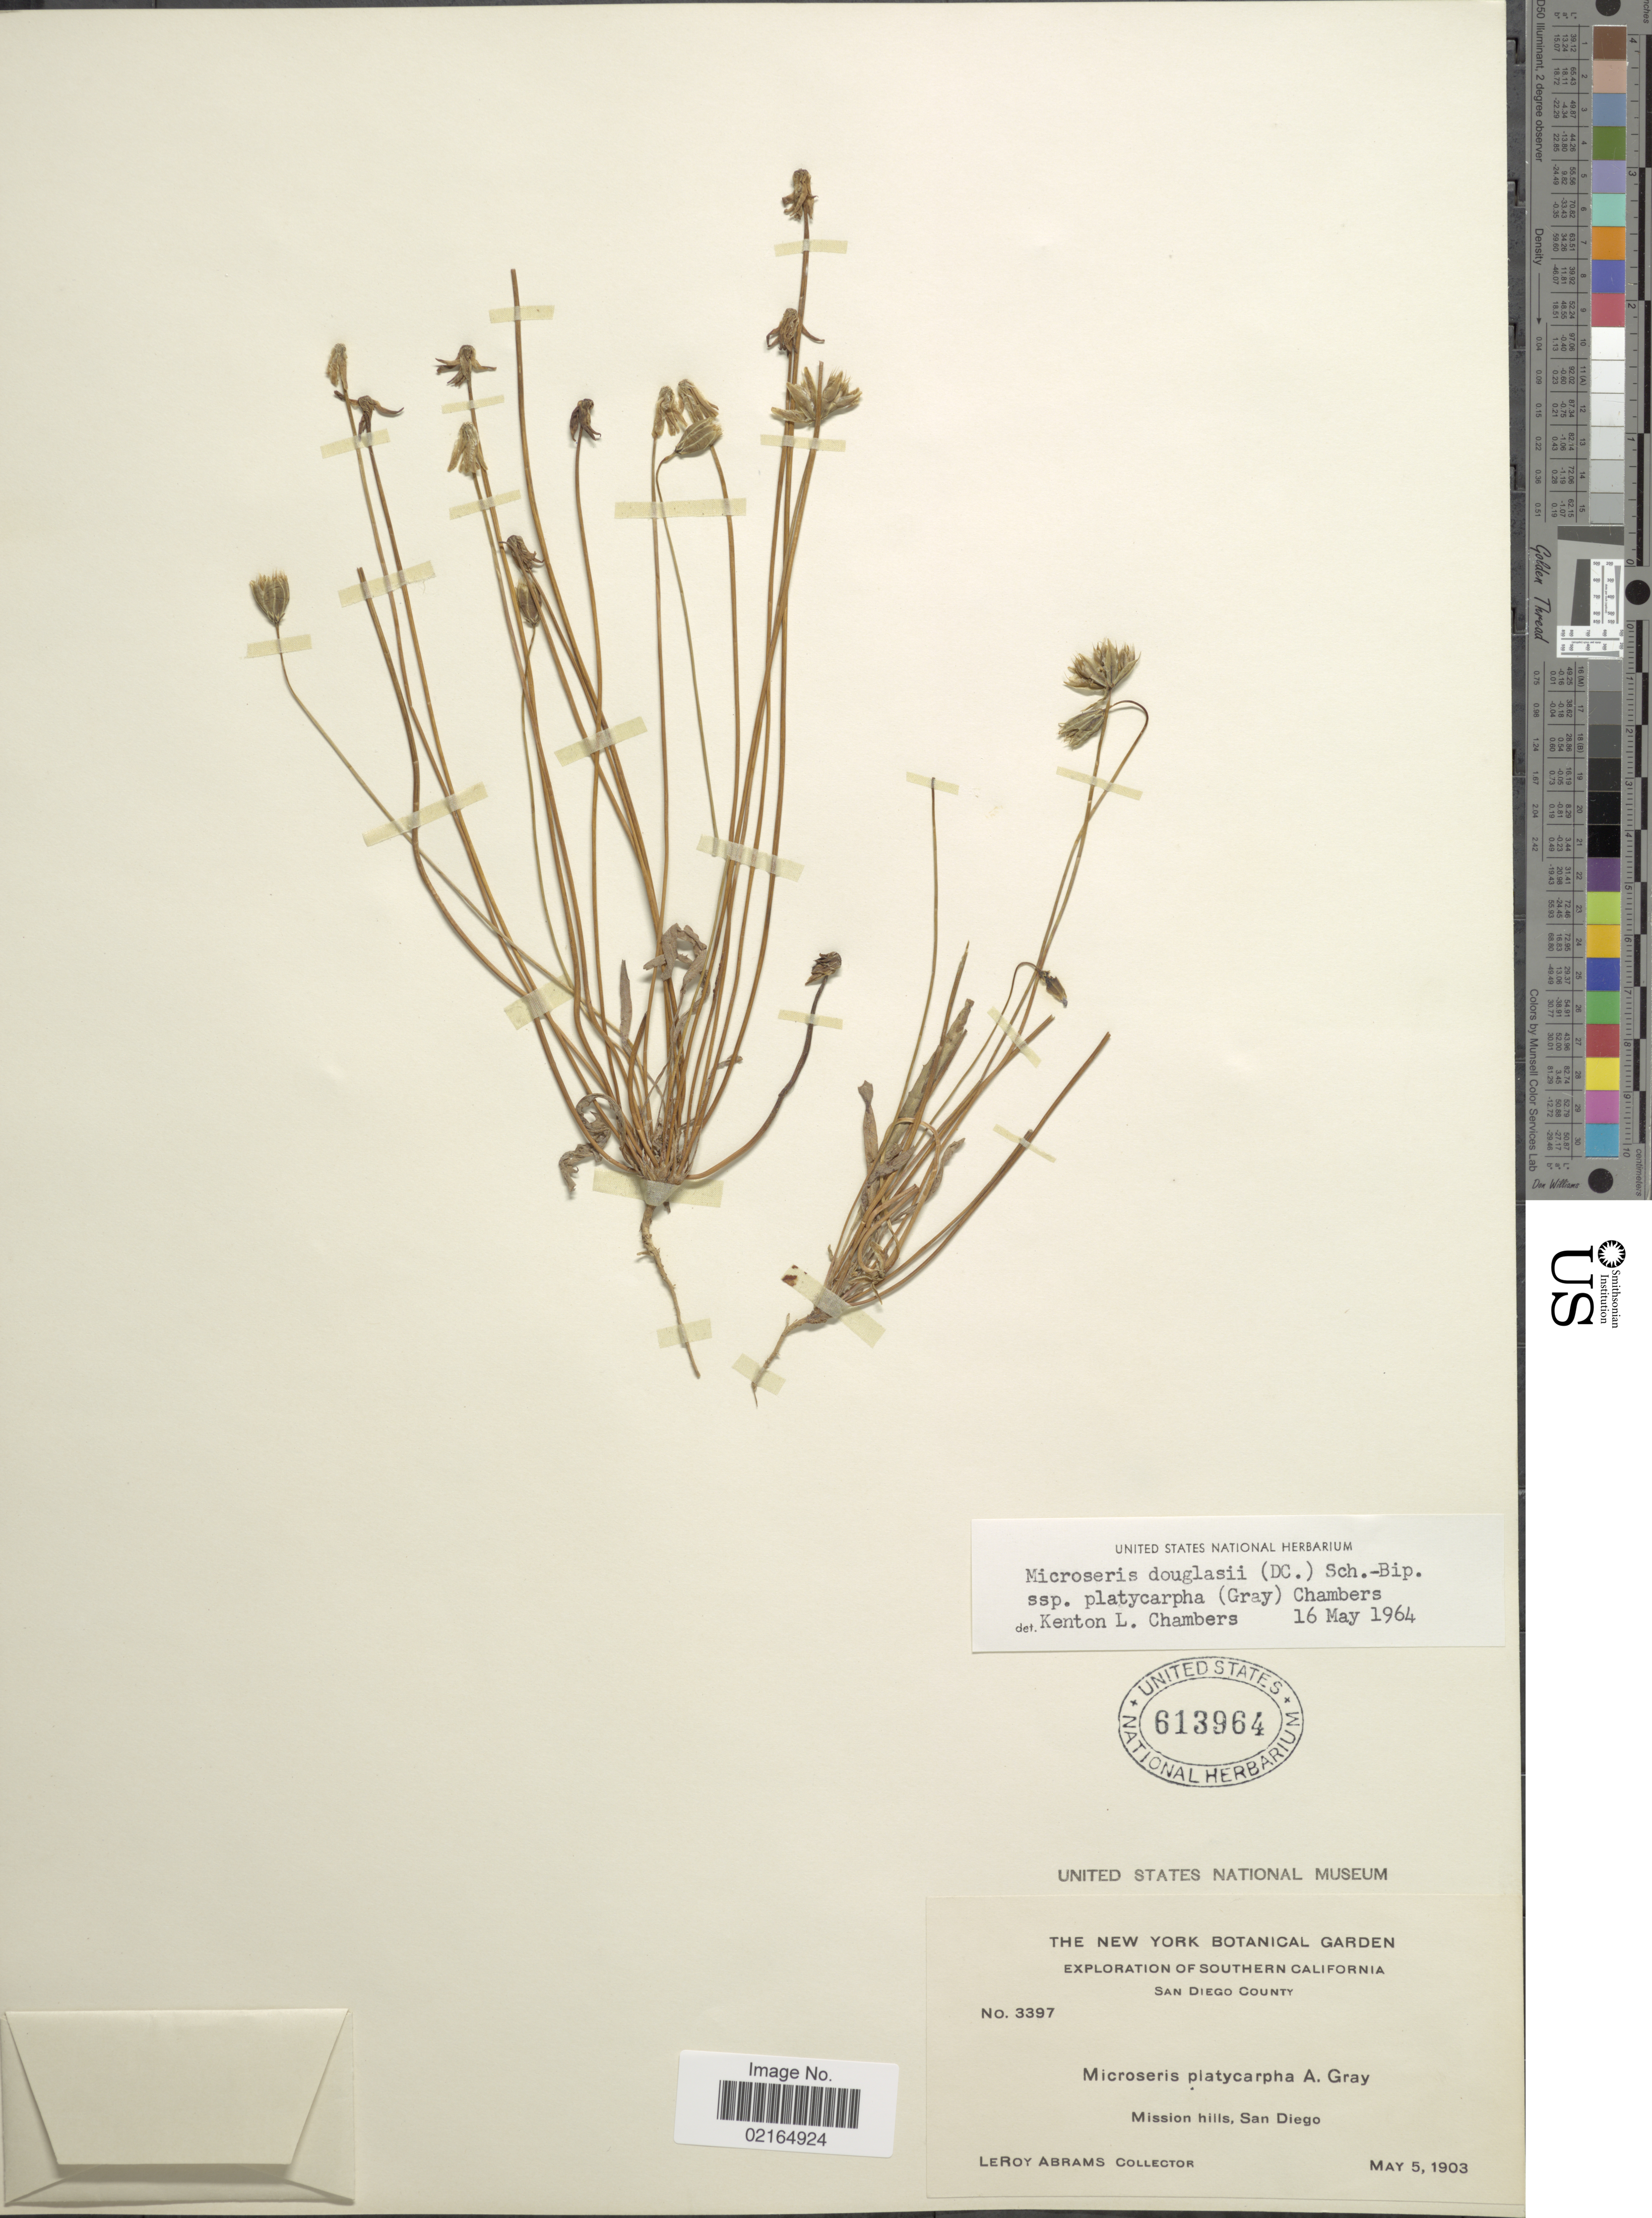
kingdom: Plantae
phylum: Tracheophyta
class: Magnoliopsida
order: Asterales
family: Asteraceae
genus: Microseris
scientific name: Microseris douglasii subsp. platycarpha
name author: (A. Gray) K.L. Chambers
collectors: L. Abrams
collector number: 3397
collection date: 1903-05-05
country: United States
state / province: California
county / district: San Diego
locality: Southern California, San Diego County, Mission hills, San Diego.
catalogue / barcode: US 613964